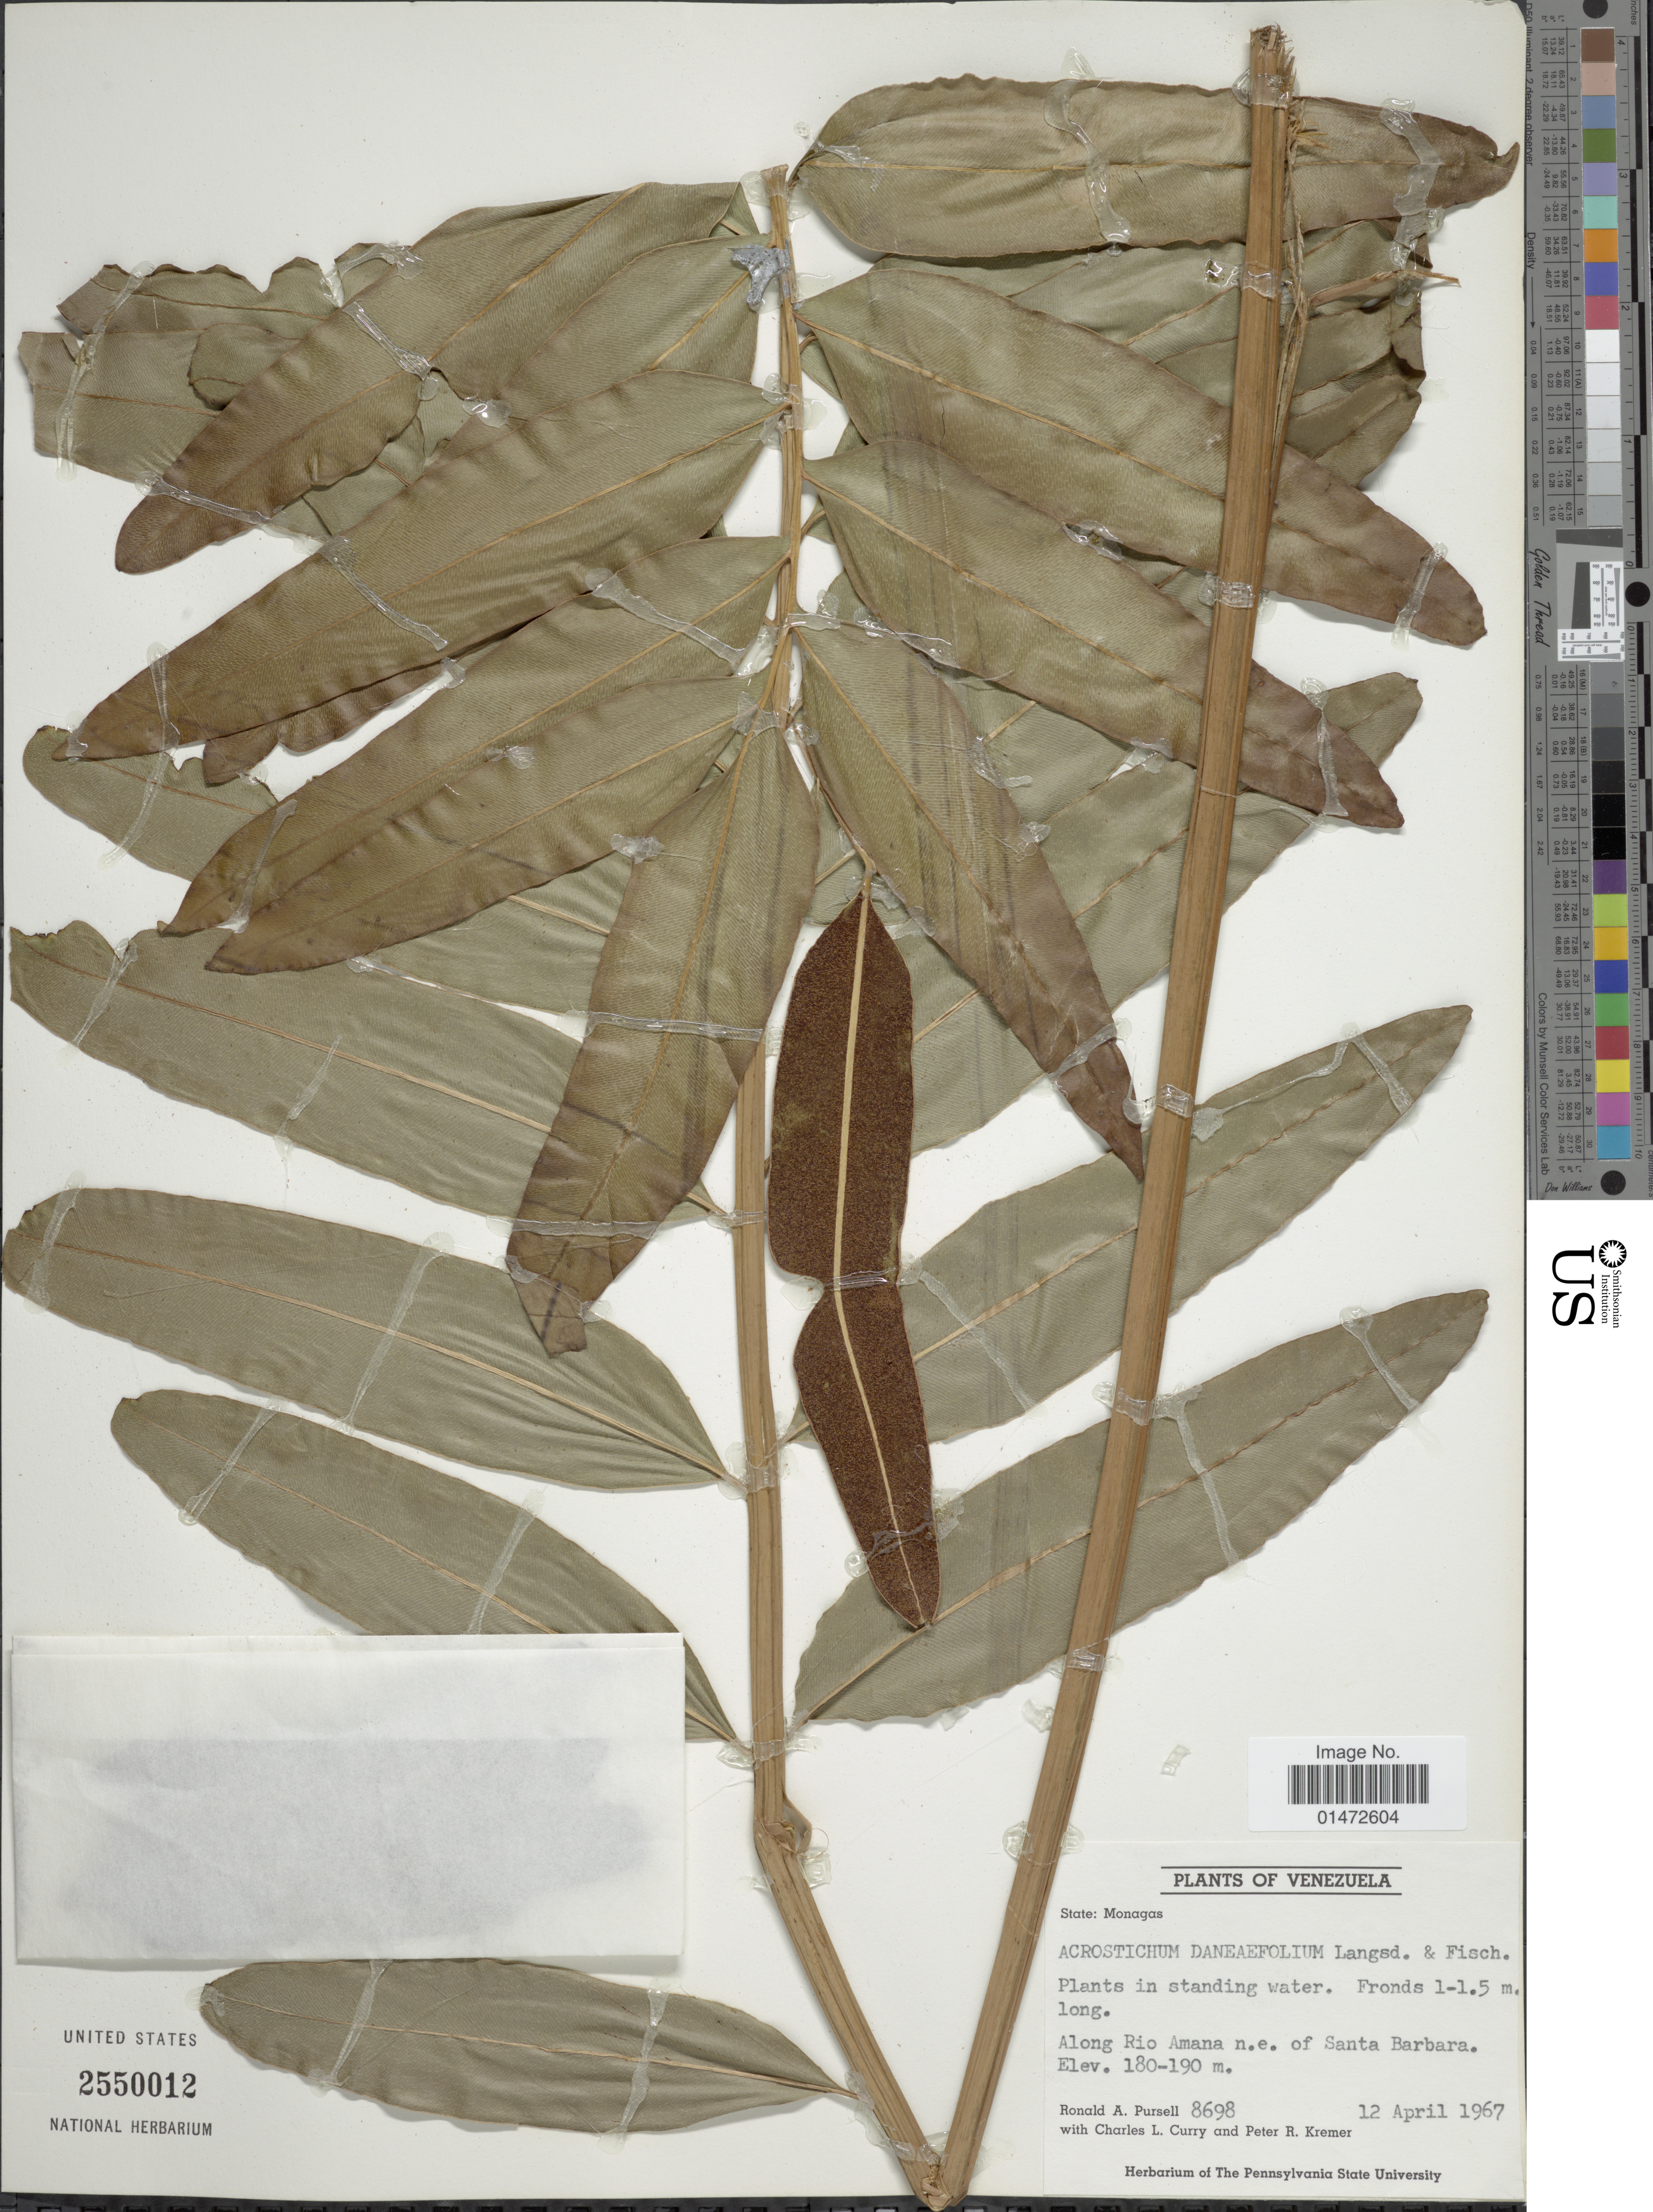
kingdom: Plantae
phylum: Tracheophyta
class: Polypodiopsida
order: Polypodiales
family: Pteridaceae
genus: Acrostichum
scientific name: Acrostichum danaeifolium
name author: Langsd. & Fisch.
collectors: R. A. Pursell, C. L. Curry & P. R. Kremer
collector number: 8698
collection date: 1967-04-12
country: Venezuela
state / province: Monagas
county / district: Santa Bárbara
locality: Along Rio Amana NE of Santa Barbara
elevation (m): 180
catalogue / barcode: US 2550012